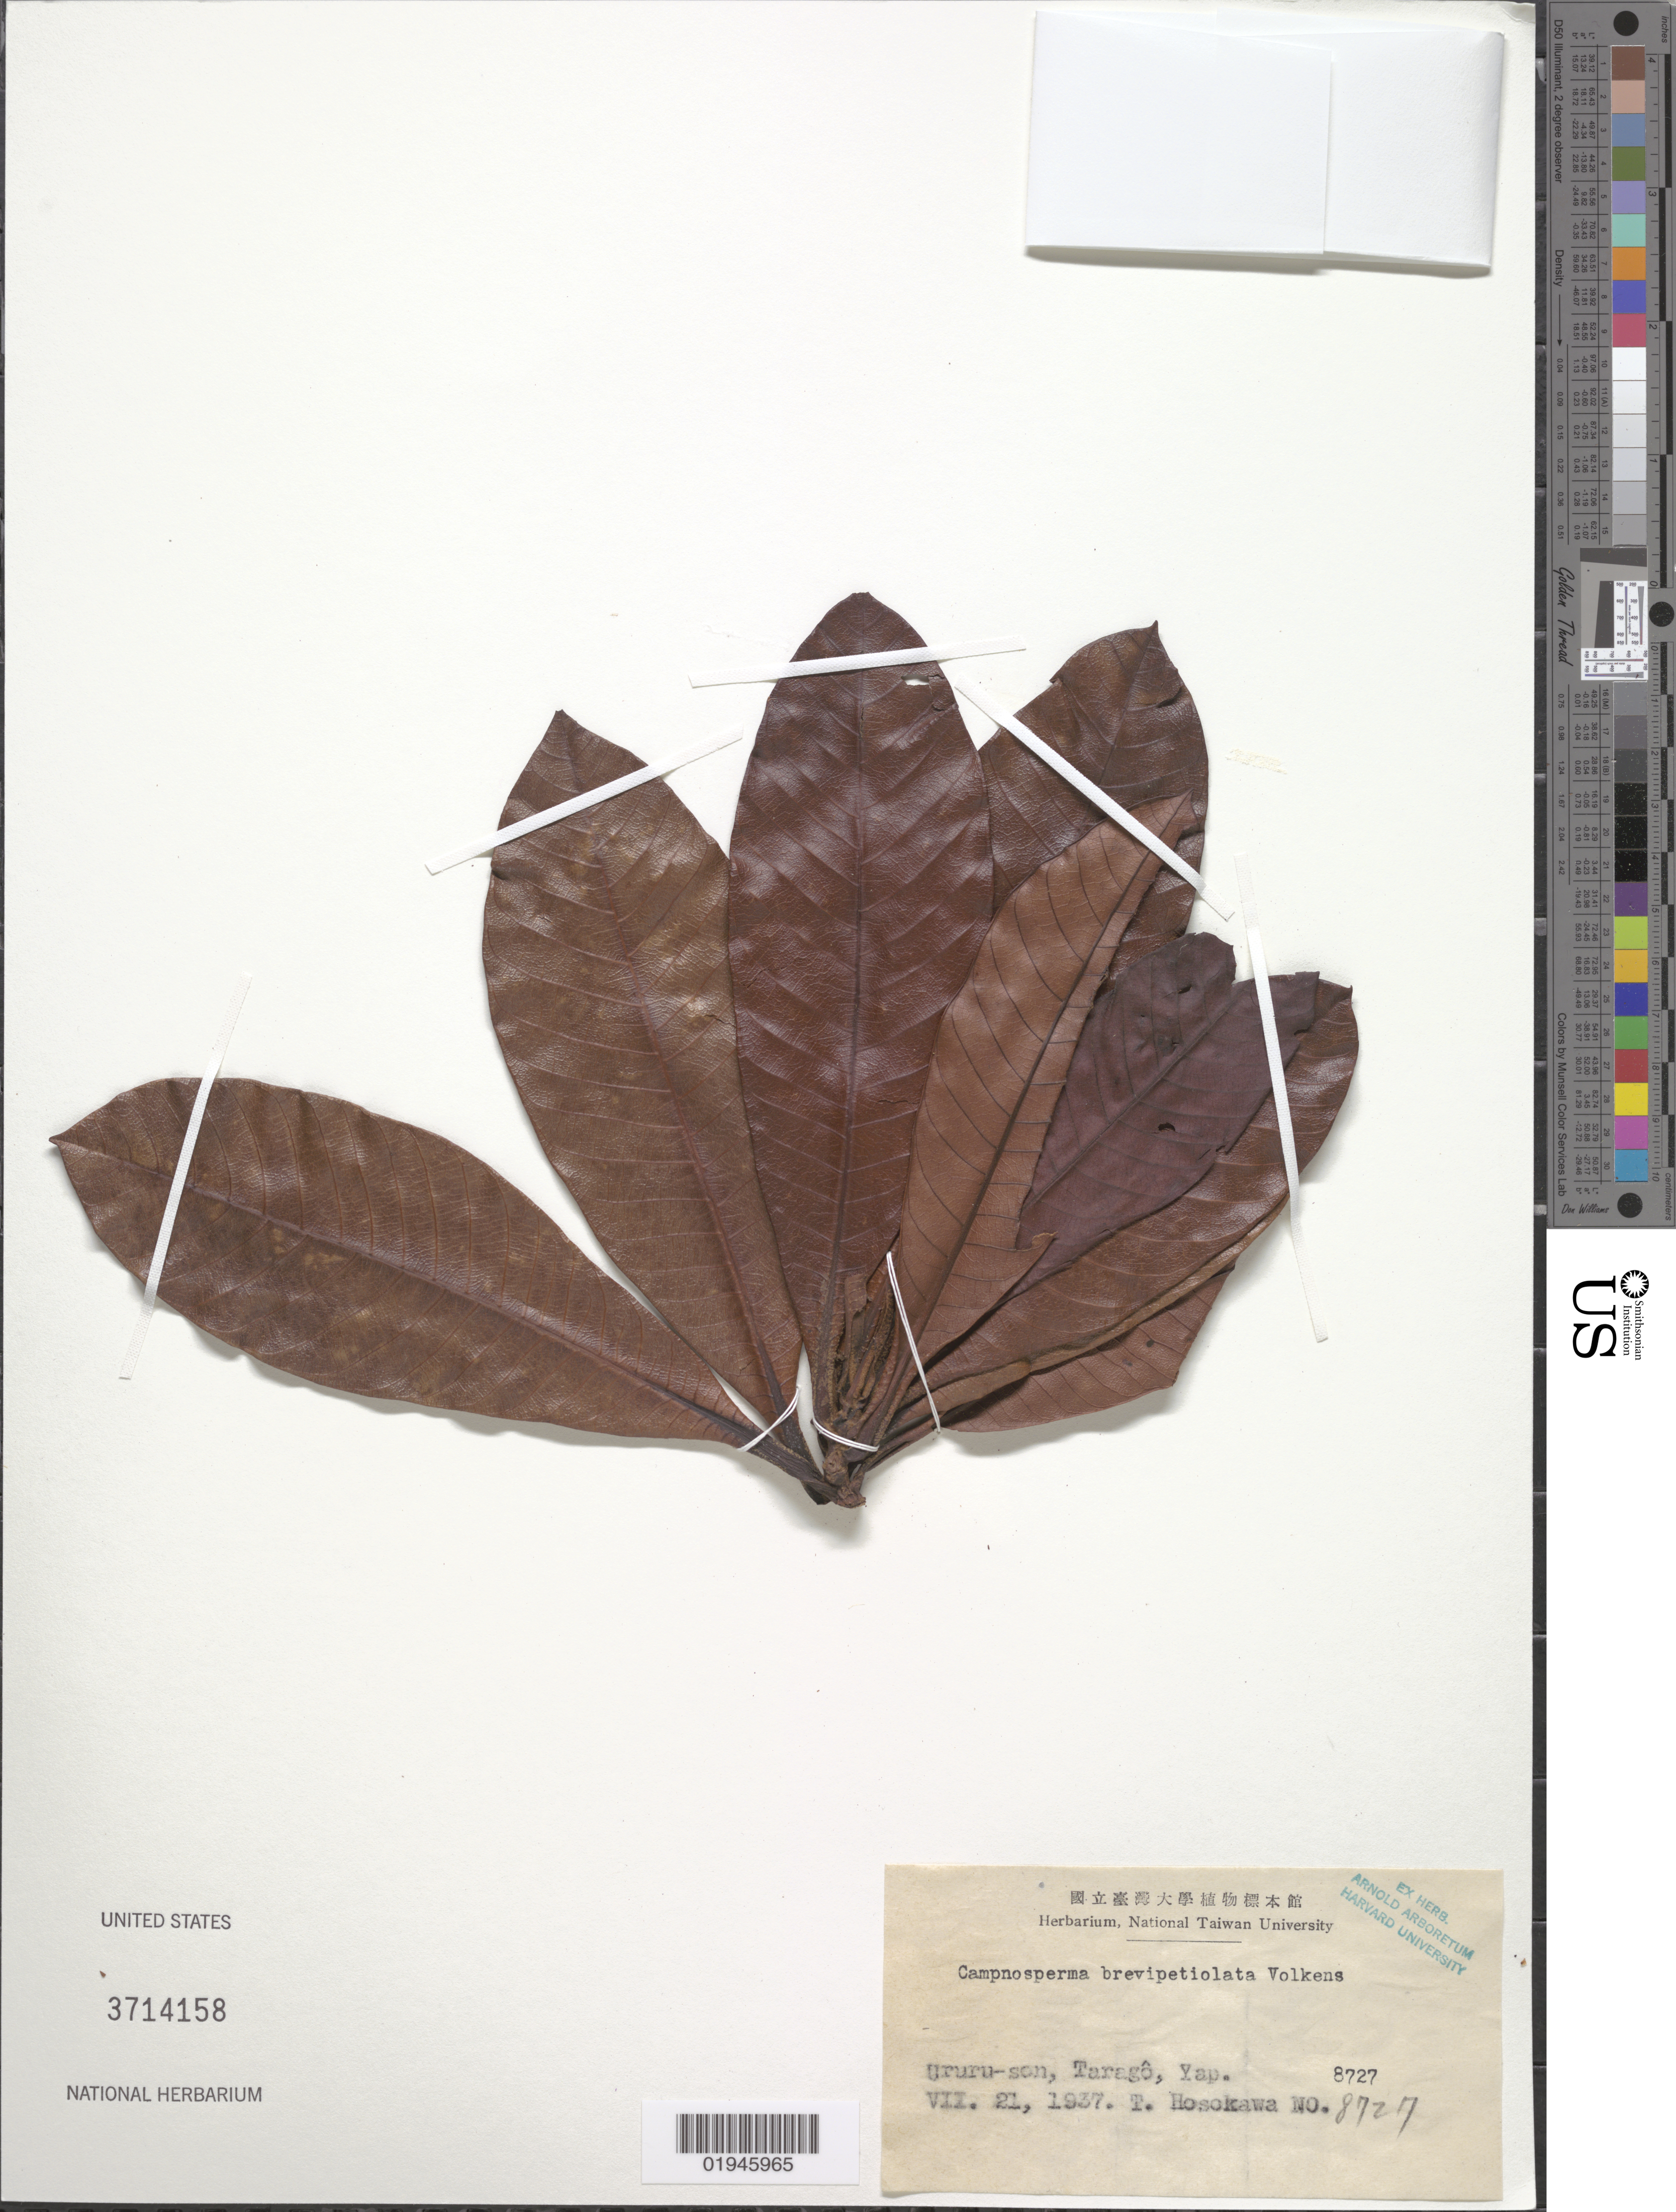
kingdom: Plantae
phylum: Tracheophyta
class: Magnoliopsida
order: Sapindales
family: Anacardiaceae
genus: Campnosperma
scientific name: Campnosperma brevipetiolatum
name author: Volk.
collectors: T. Hosokawa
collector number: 8727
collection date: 1937-07-21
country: Micronesia, Federated States of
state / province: Yap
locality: Ururu-son, Tarago, Yap.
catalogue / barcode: US 3714158